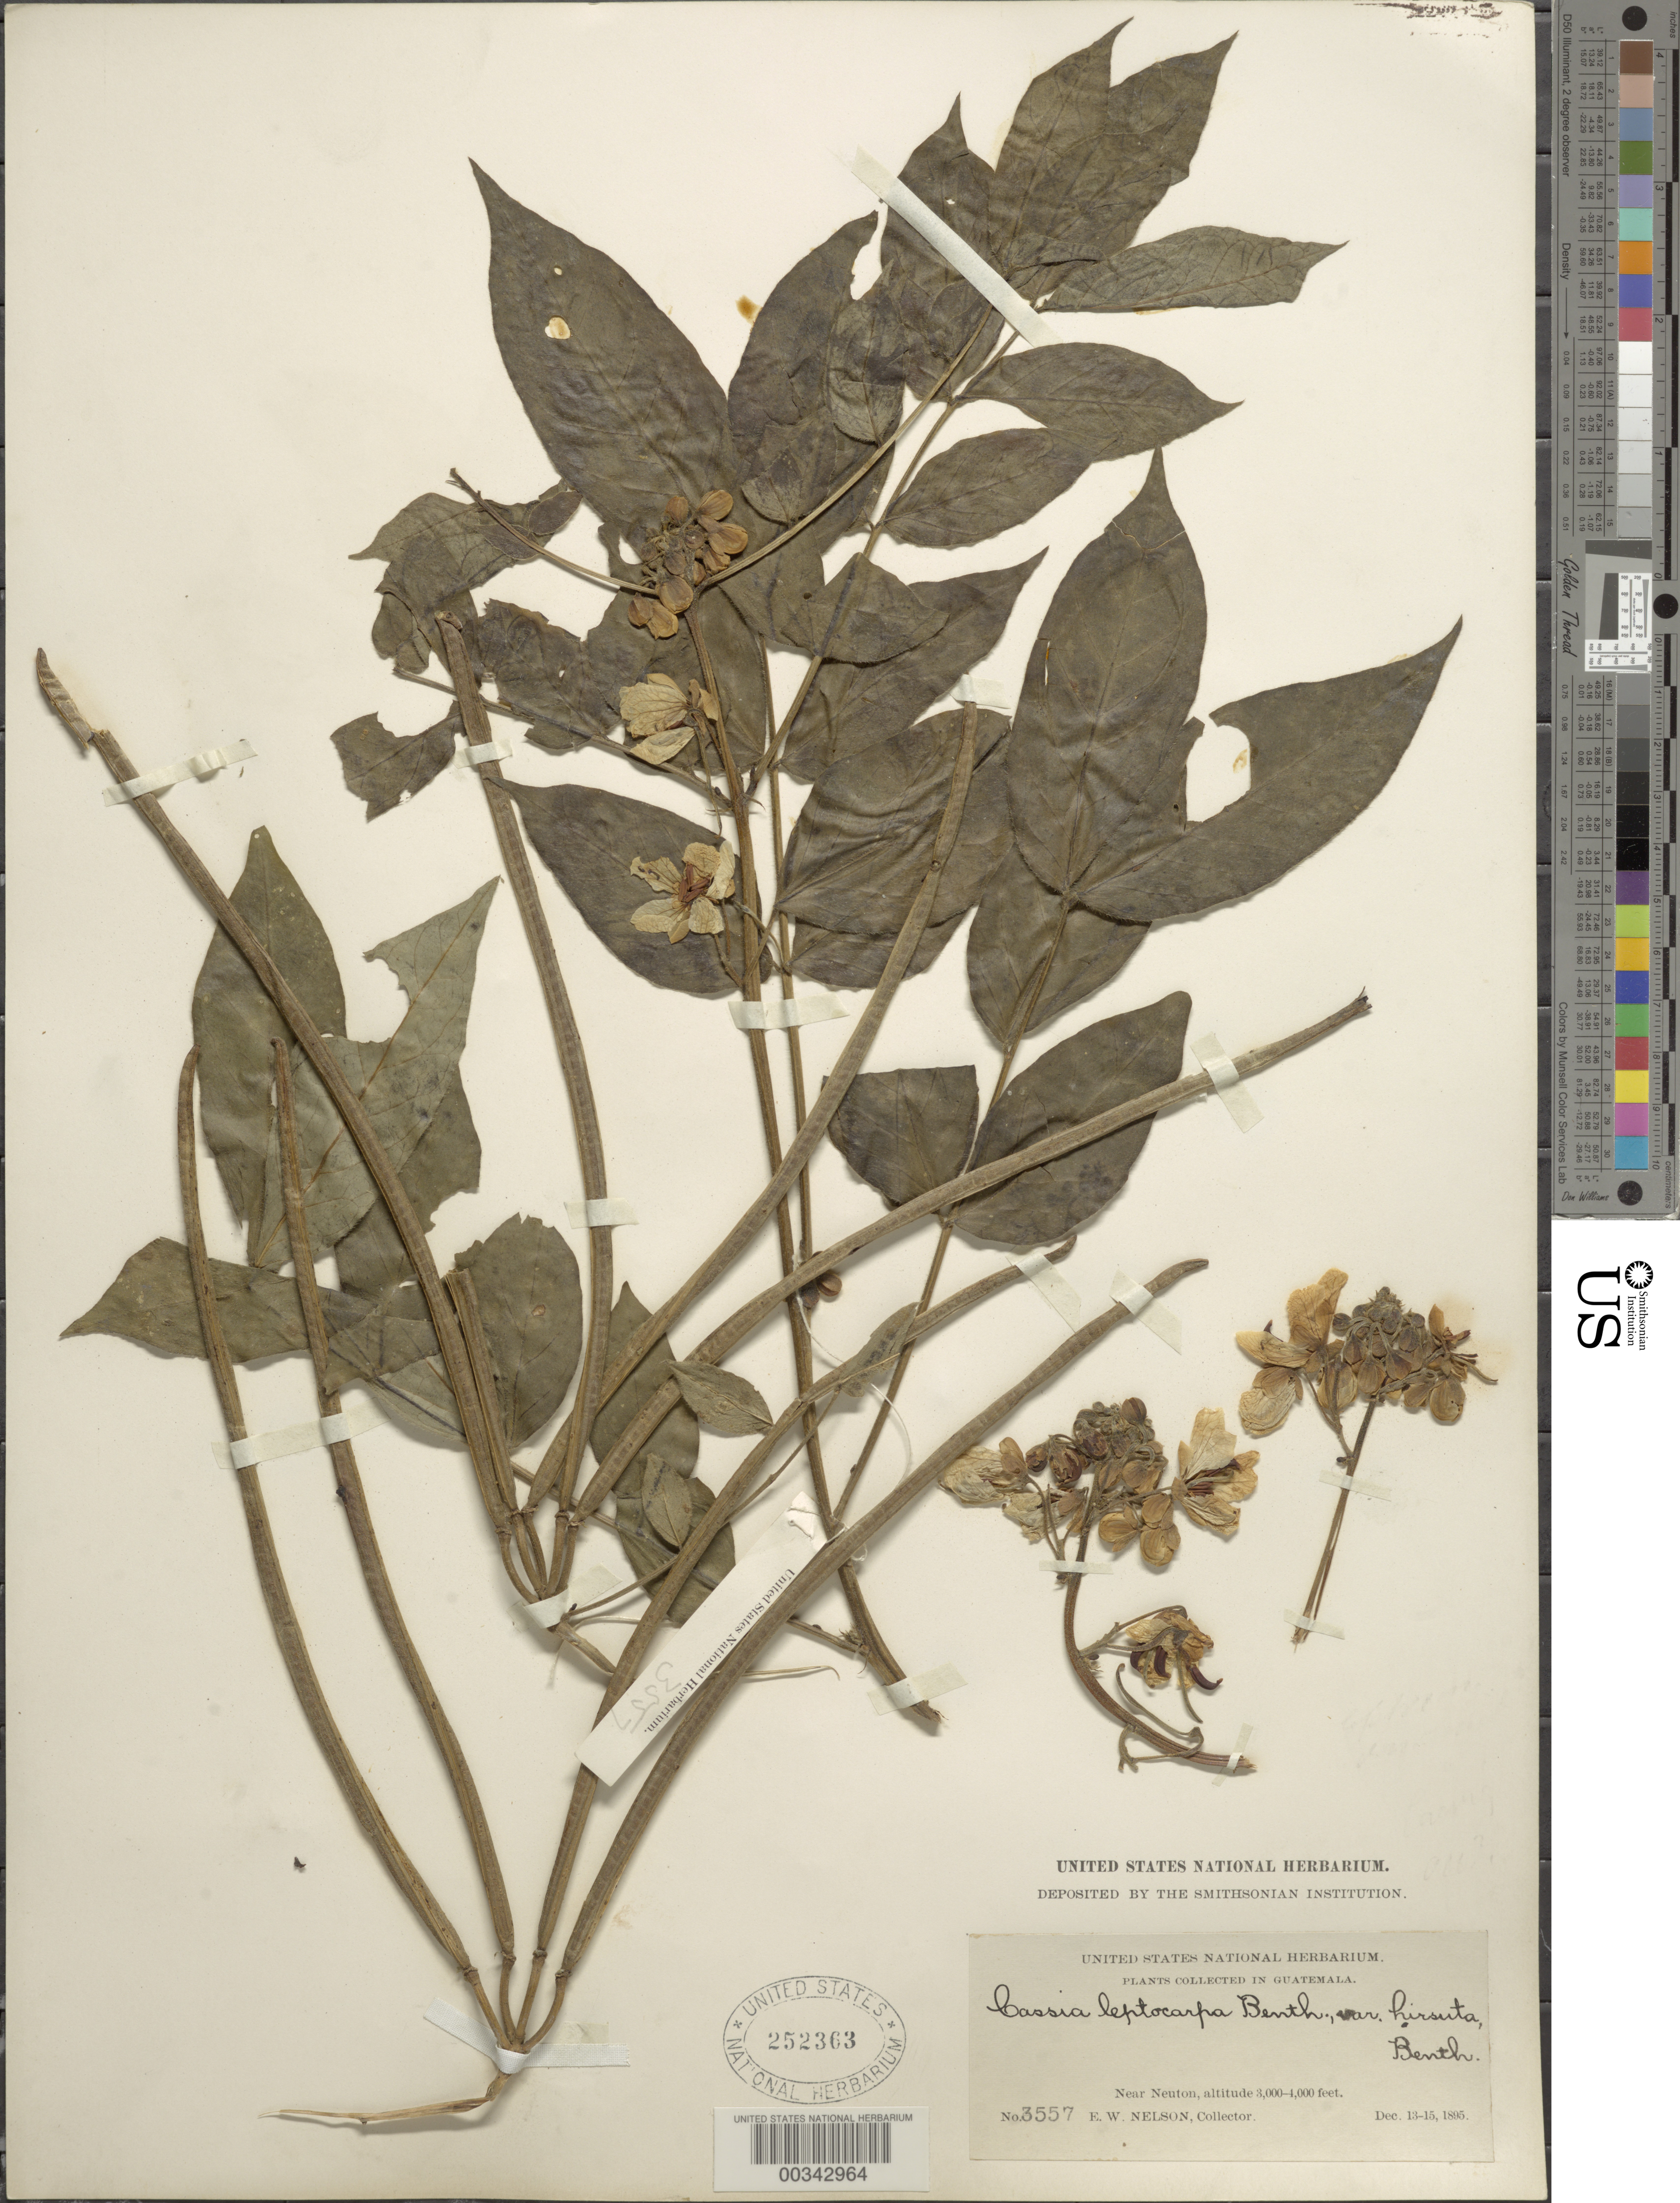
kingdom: Plantae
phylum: Tracheophyta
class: Magnoliopsida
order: Fabales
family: Fabaceae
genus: Senna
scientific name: Senna hirsuta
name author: (L.) H.S. Irwin & Barneby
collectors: E. W. Nelson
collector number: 3557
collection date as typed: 13 Dec 1895 to 15 Dec 1895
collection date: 1895-12-13/1895-12-15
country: Guatemala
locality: Near neuton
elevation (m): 914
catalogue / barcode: US 252363